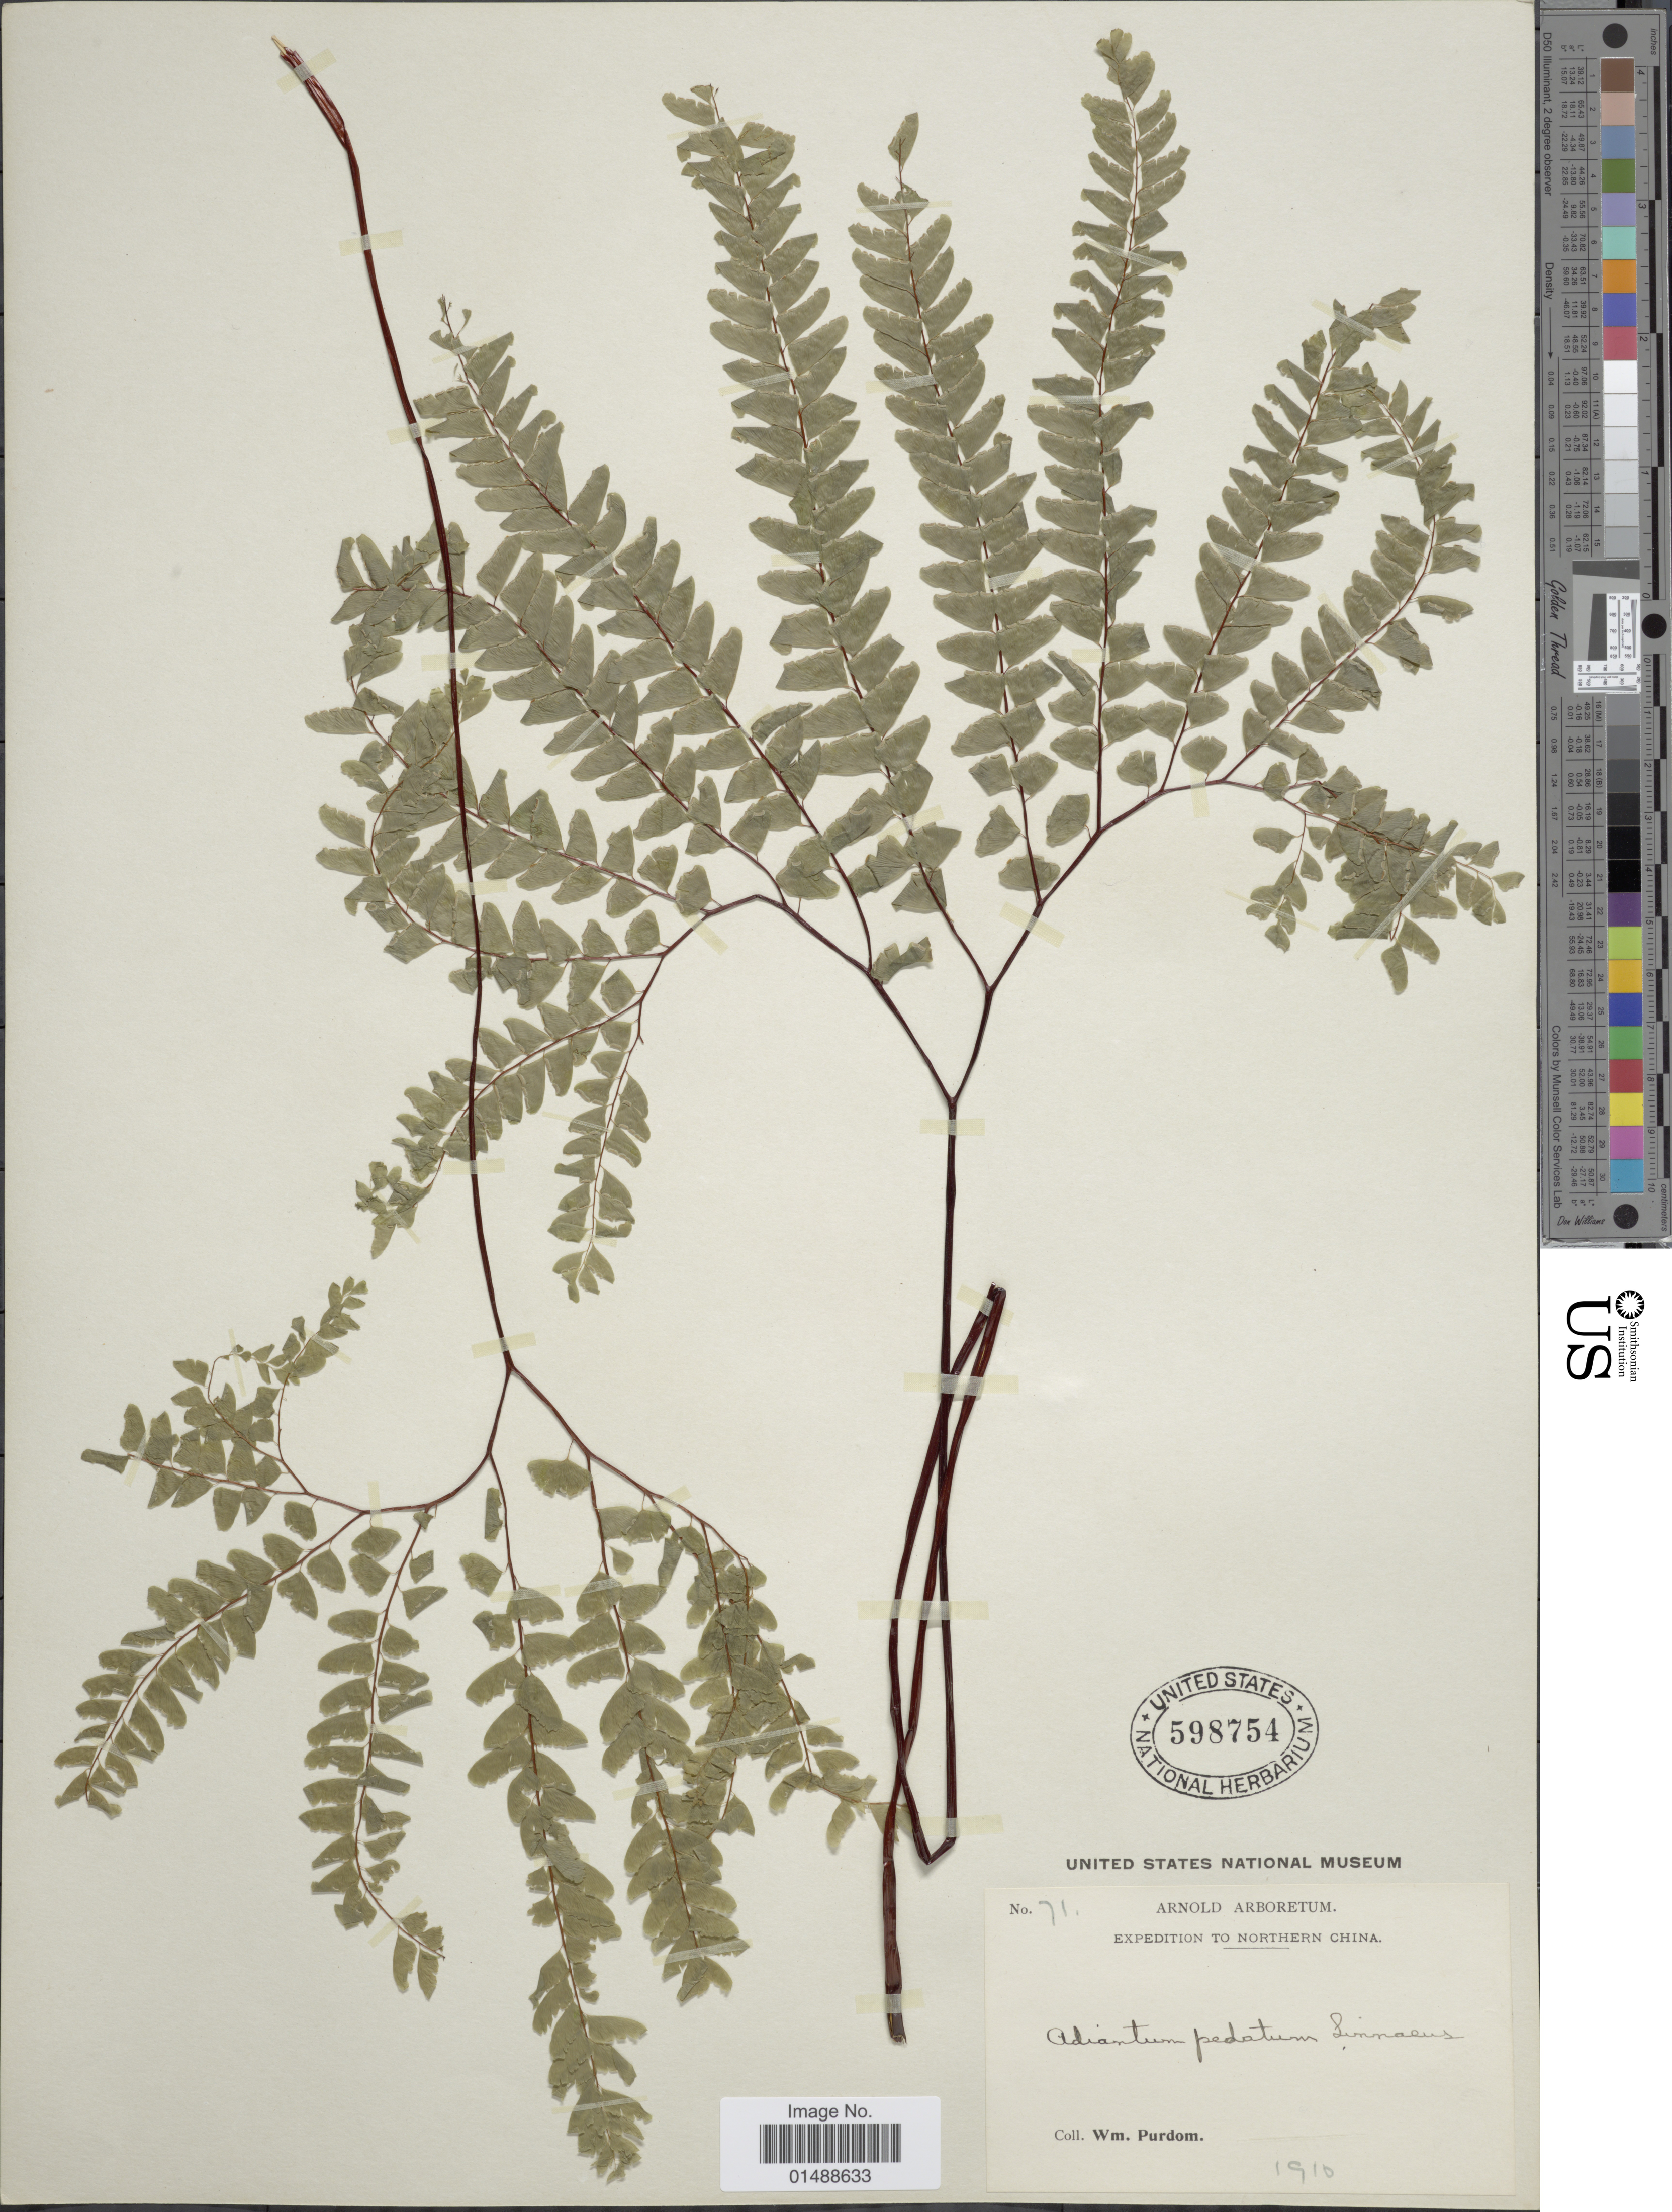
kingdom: Plantae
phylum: Tracheophyta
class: Polypodiopsida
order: Polypodiales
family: Pteridaceae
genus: Adiantum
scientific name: Adiantum pedatum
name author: L.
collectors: W. Purdom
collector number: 71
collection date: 1910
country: China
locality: Northern China.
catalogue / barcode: US 598754